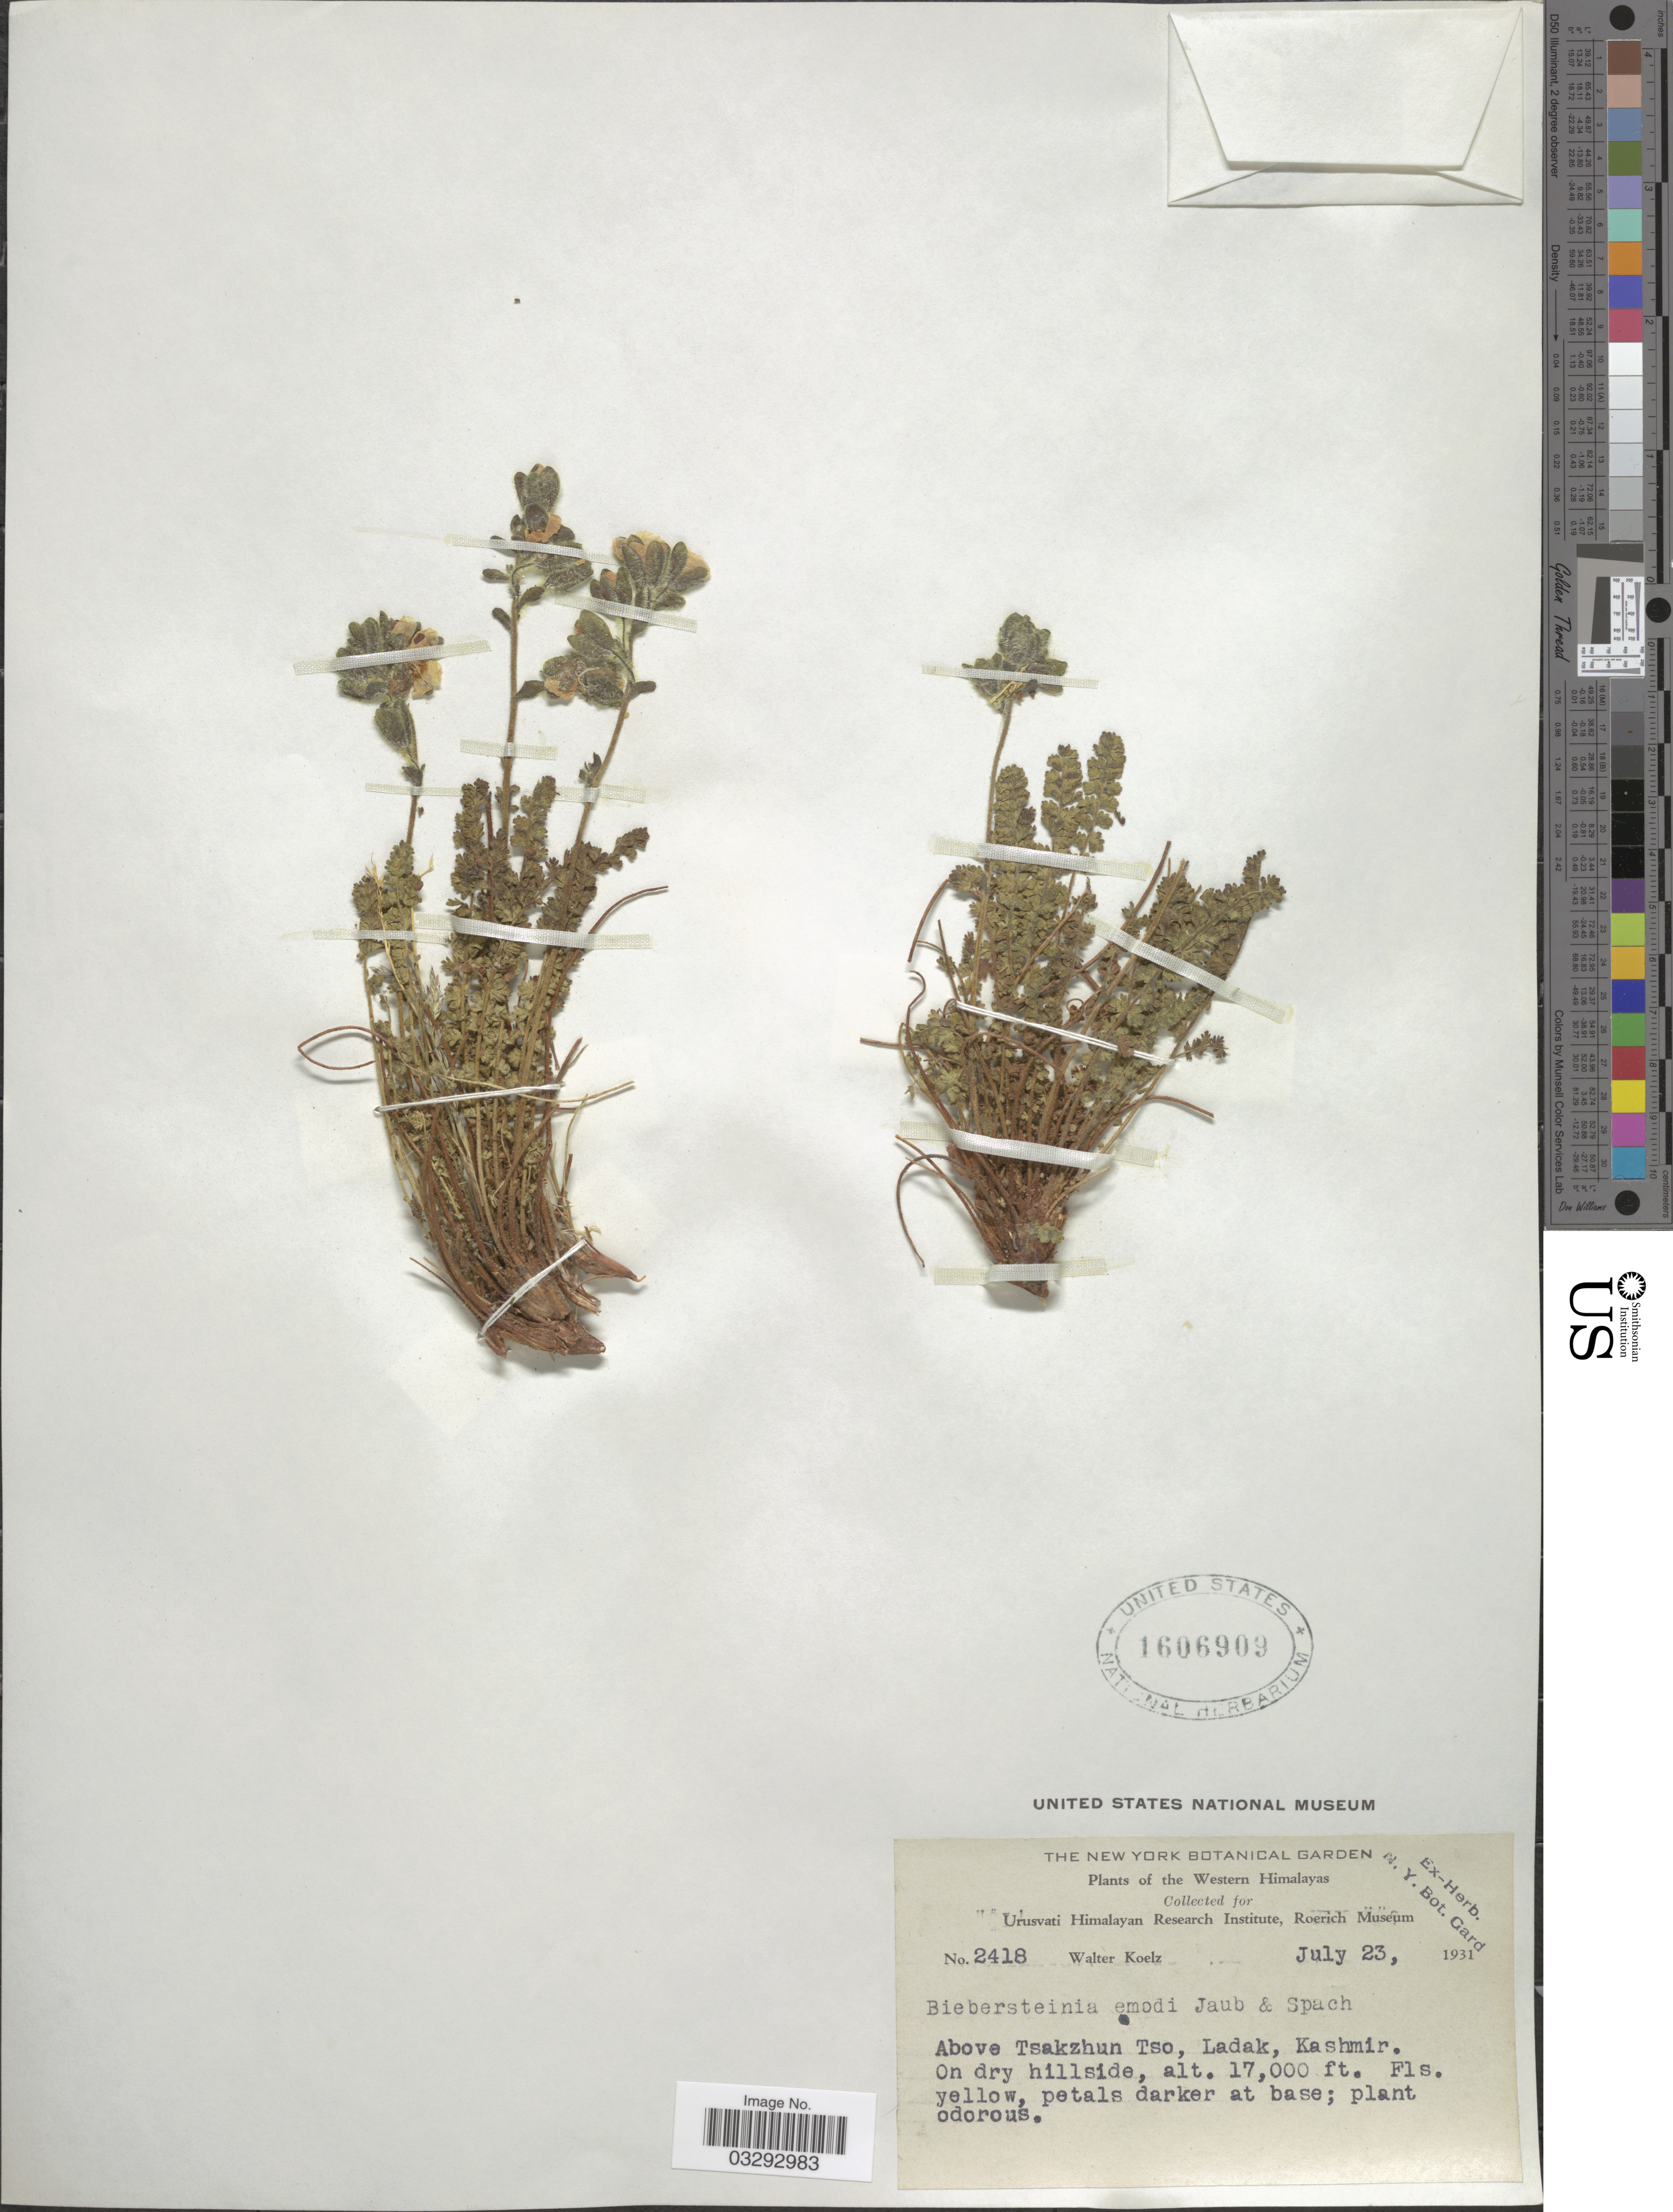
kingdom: Plantae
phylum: Tracheophyta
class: Magnoliopsida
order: Sapindales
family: Biebersteiniaceae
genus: Biebersteinia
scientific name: Biebersteinia odora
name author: Stephan ex Fisch.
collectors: W. N. Koelz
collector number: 2418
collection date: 1931-07-23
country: India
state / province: Ladakh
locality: Western Himalayas, Above Tsakzhun Tso, Ladak, Kashmir.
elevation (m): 5182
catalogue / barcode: US 1606909